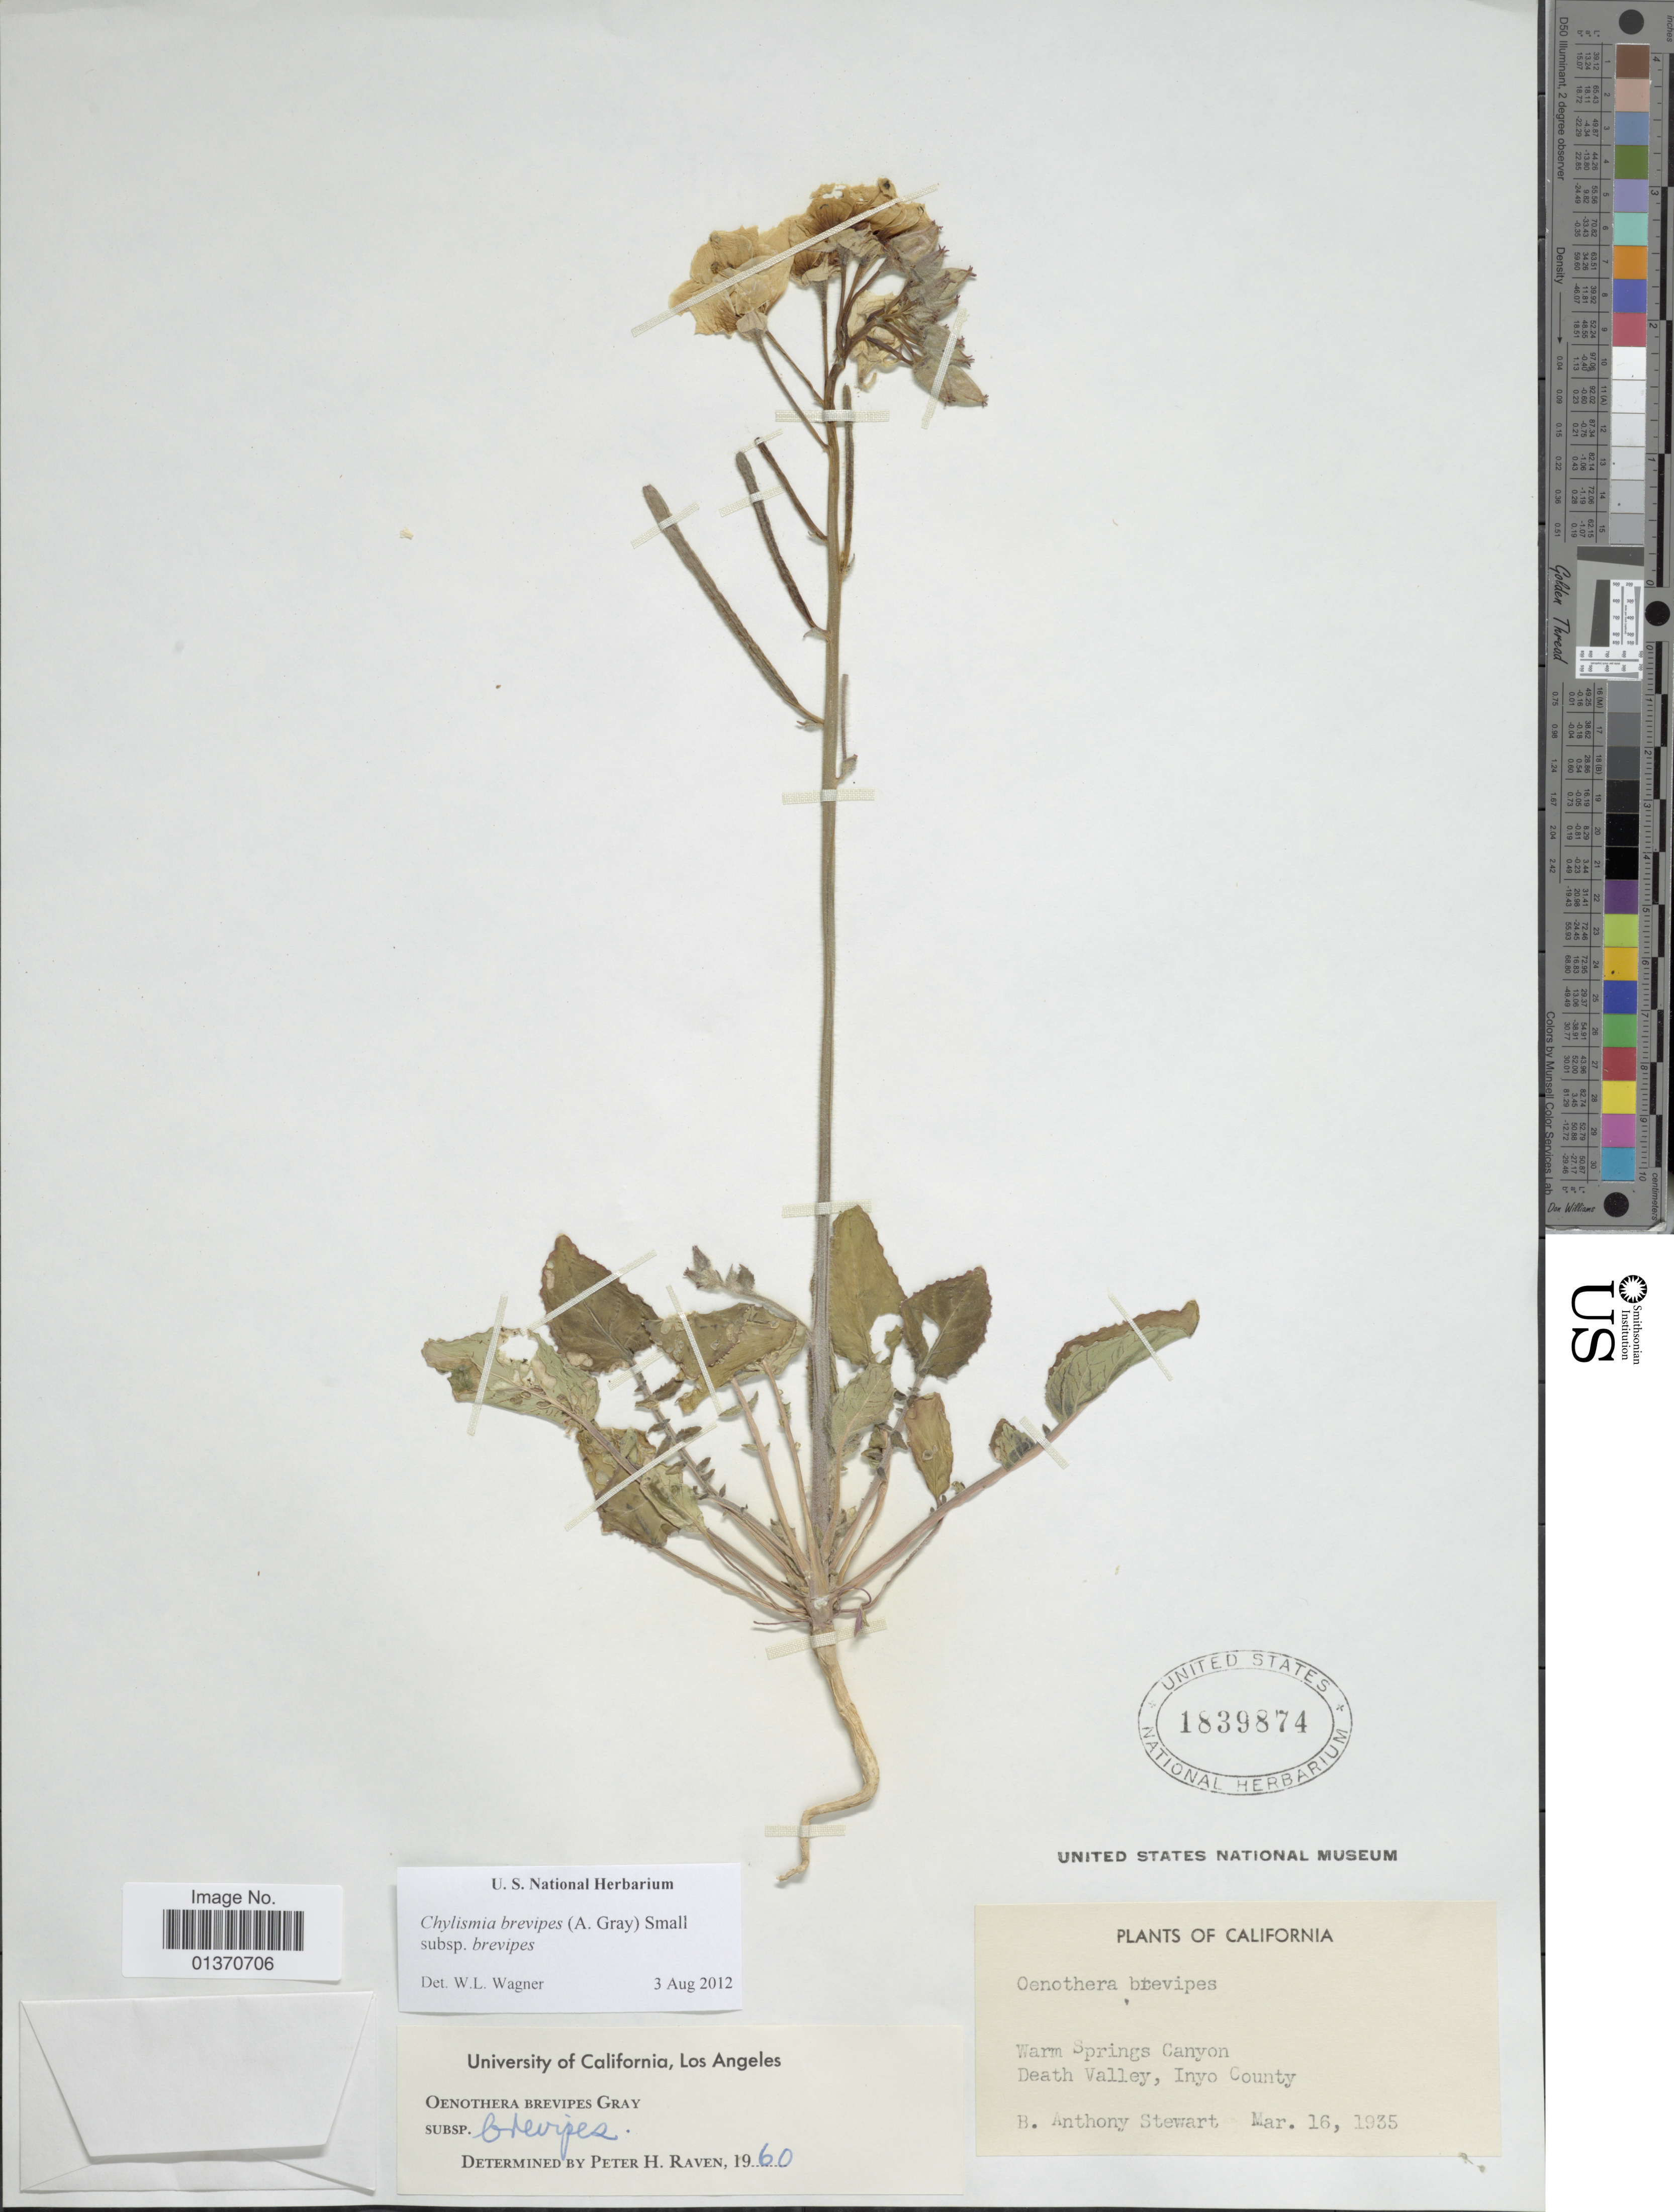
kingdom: Plantae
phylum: Tracheophyta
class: Magnoliopsida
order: Myrtales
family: Onagraceae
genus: Chylismia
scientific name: Chylismia brevipes subsp. brevipes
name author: (A. Gray) Small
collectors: B. Stewart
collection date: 1935-03-16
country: United States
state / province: California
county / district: Inyo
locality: Warm Springs Canyon, Death Valley, Inyo County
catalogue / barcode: US 1839874